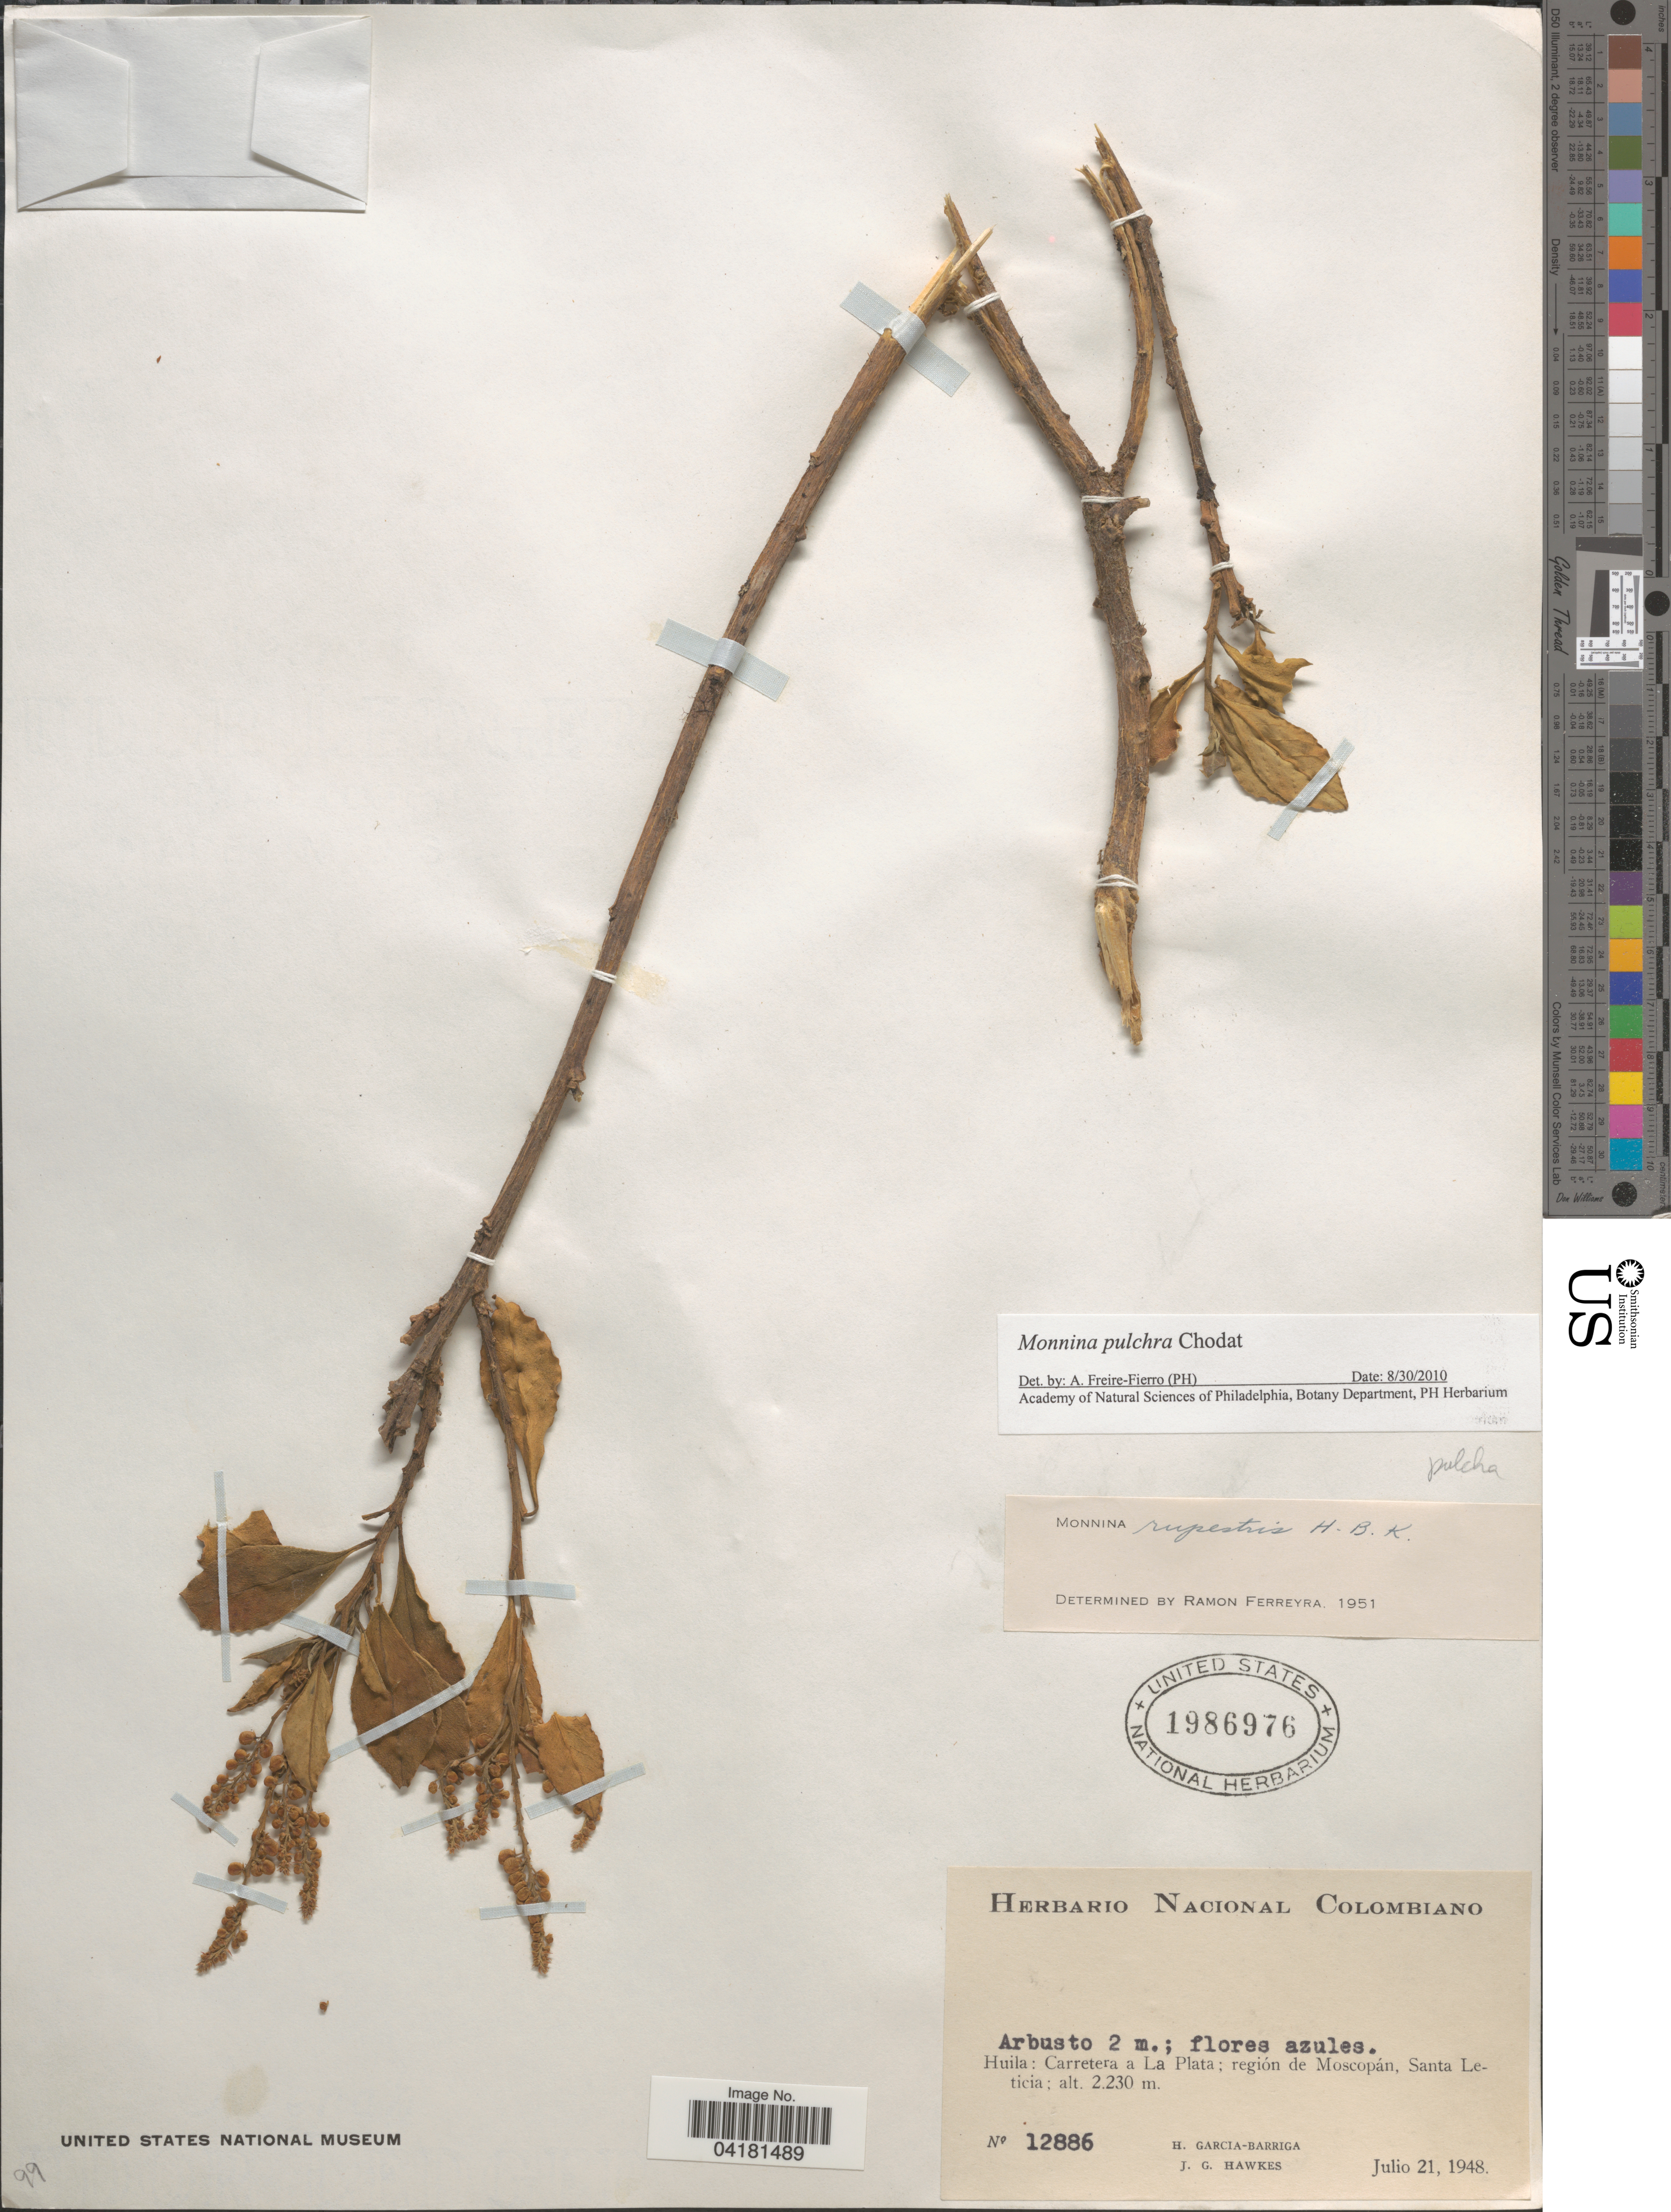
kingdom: Plantae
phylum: Tracheophyta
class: Magnoliopsida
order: Fabales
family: Polygalaceae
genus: Monnina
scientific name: Monnina pulchra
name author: Chodat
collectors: H. García Barriga & J. Hawkes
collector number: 12886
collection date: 1948-07-21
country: Colombia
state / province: Huila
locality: Carretera a La Plata; región de Moscopán, Santa Leticia.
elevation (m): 2230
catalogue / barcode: US 1986976